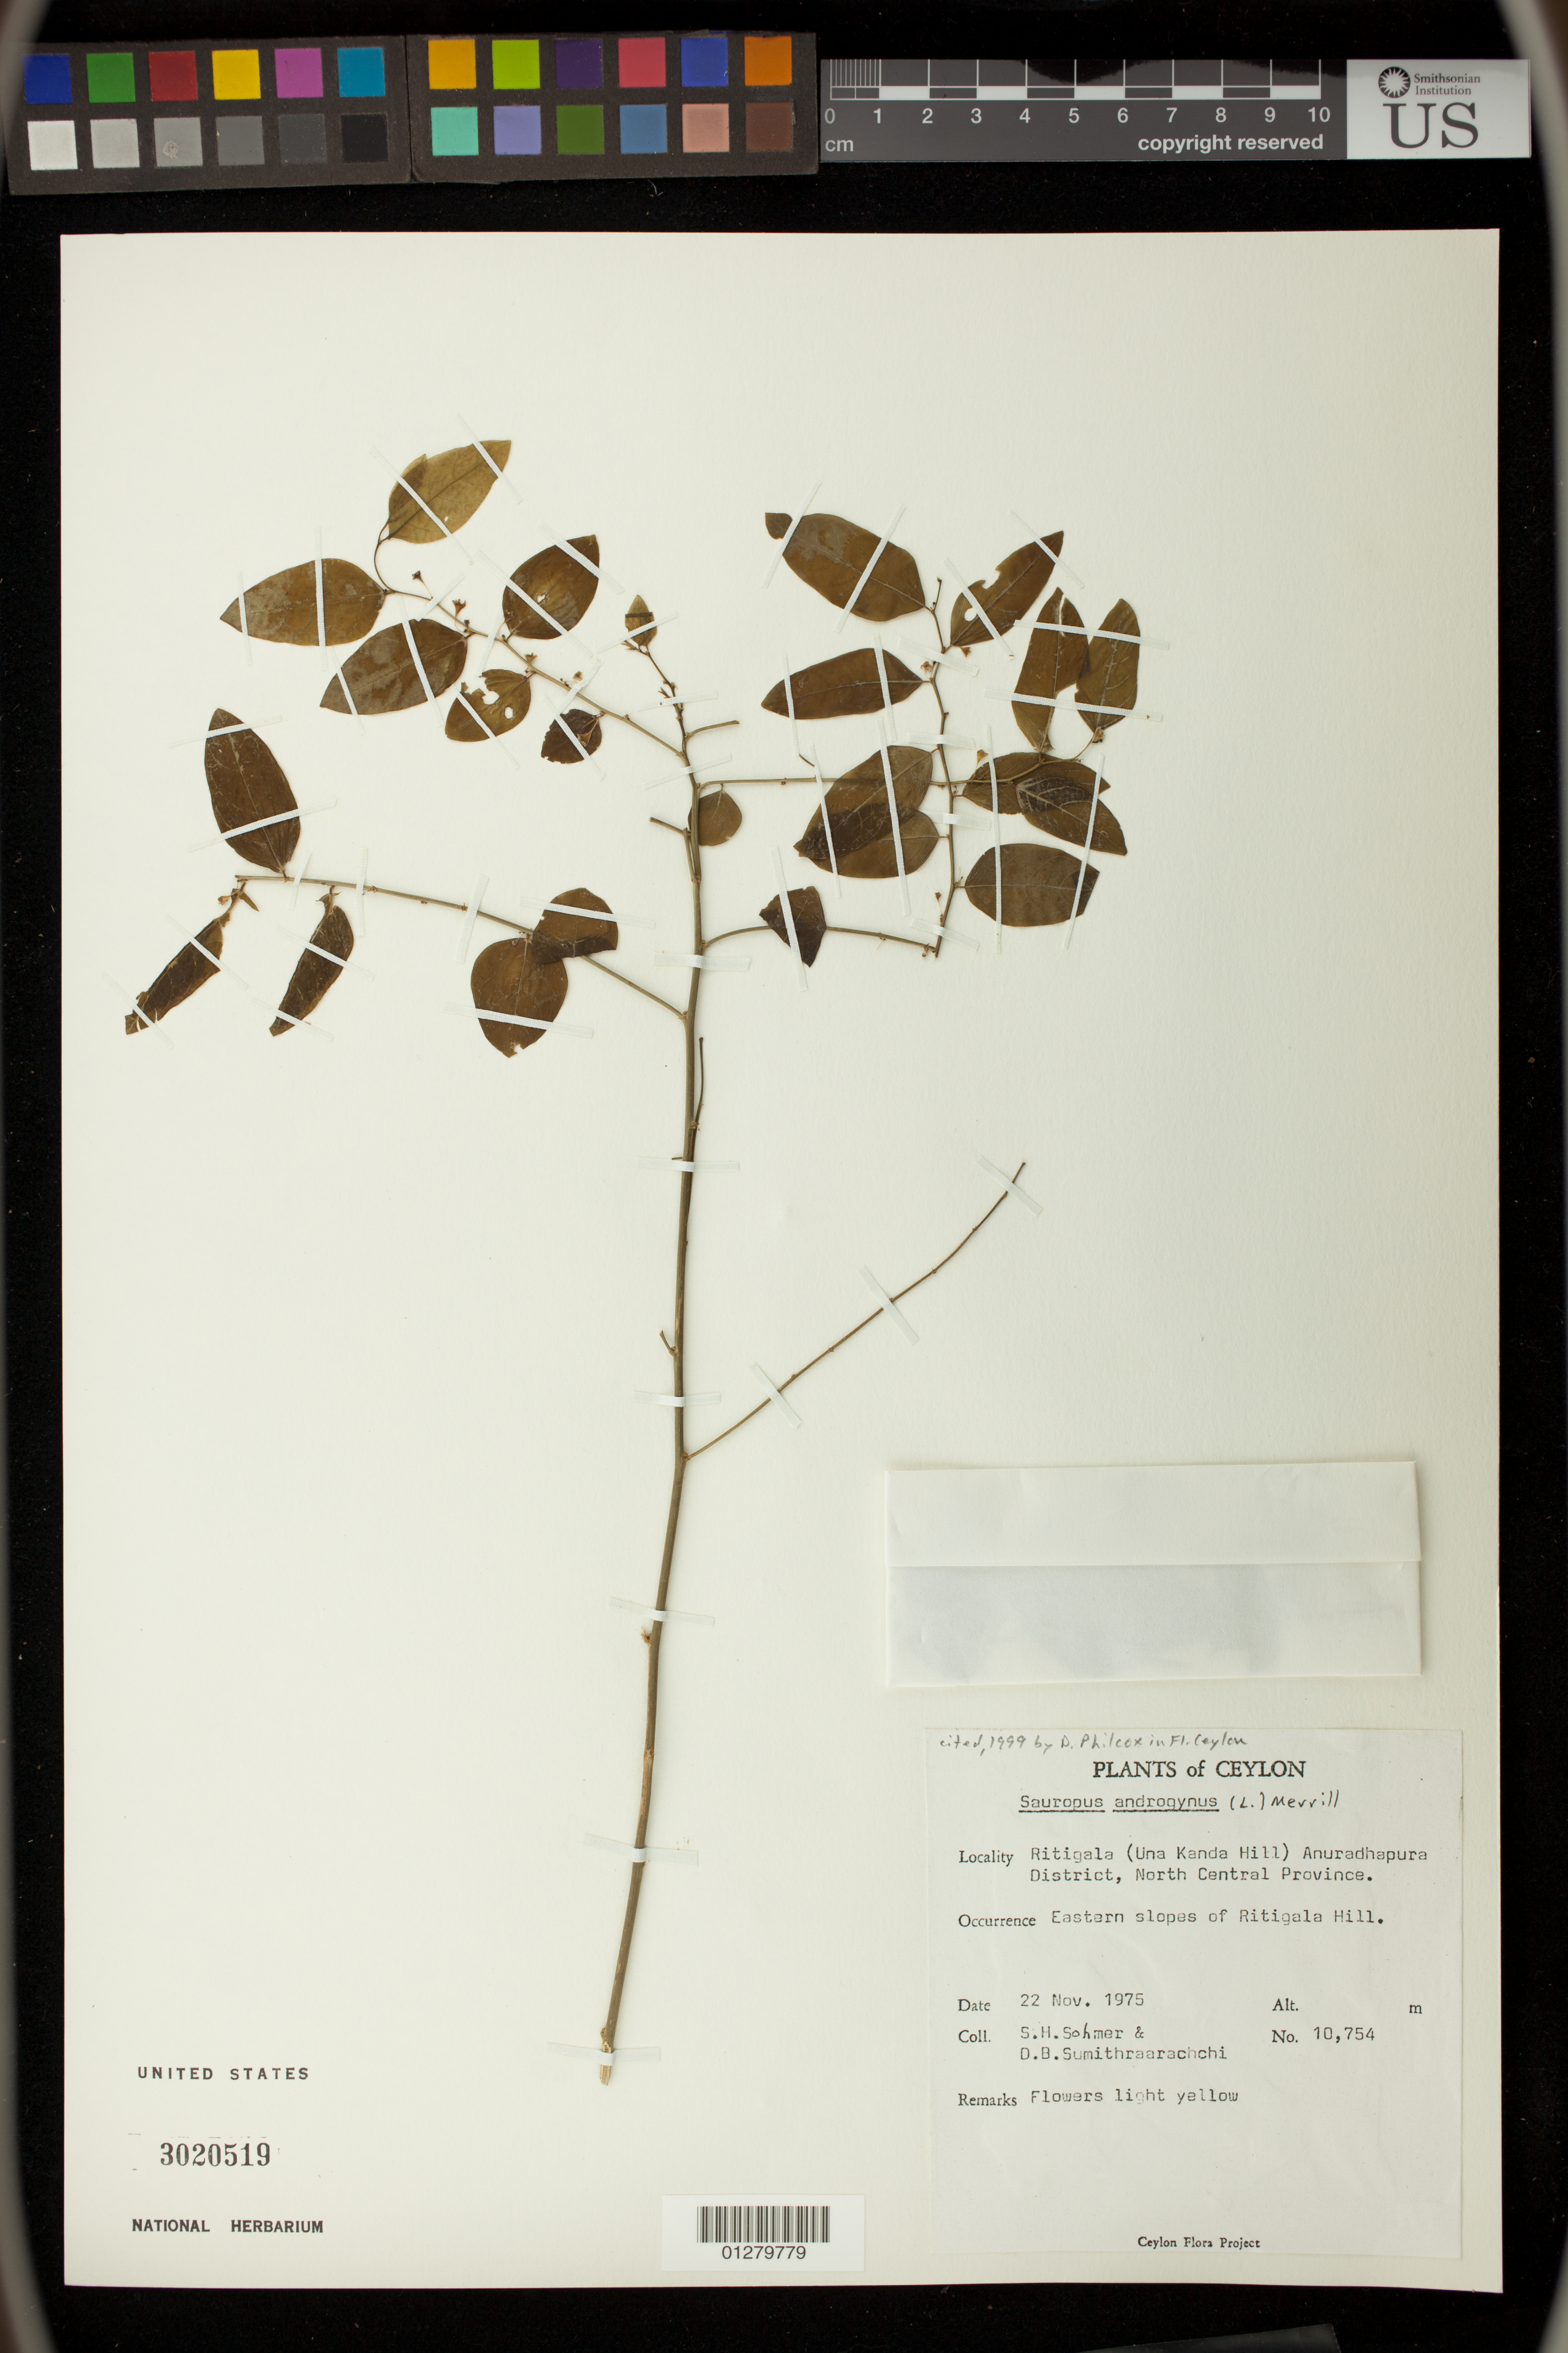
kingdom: Plantae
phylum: Tracheophyta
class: Magnoliopsida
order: Malpighiales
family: Phyllanthaceae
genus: Sauropus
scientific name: Sauropus androgynus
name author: (L.) Merr.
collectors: S. H. Sohmer & D. B. Sumithraarachchi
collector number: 10754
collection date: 1975-11-22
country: Sri Lanka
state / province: North Central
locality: Ritigala (Una Kanda Hill) Anuradhapura District,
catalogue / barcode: US 3020519